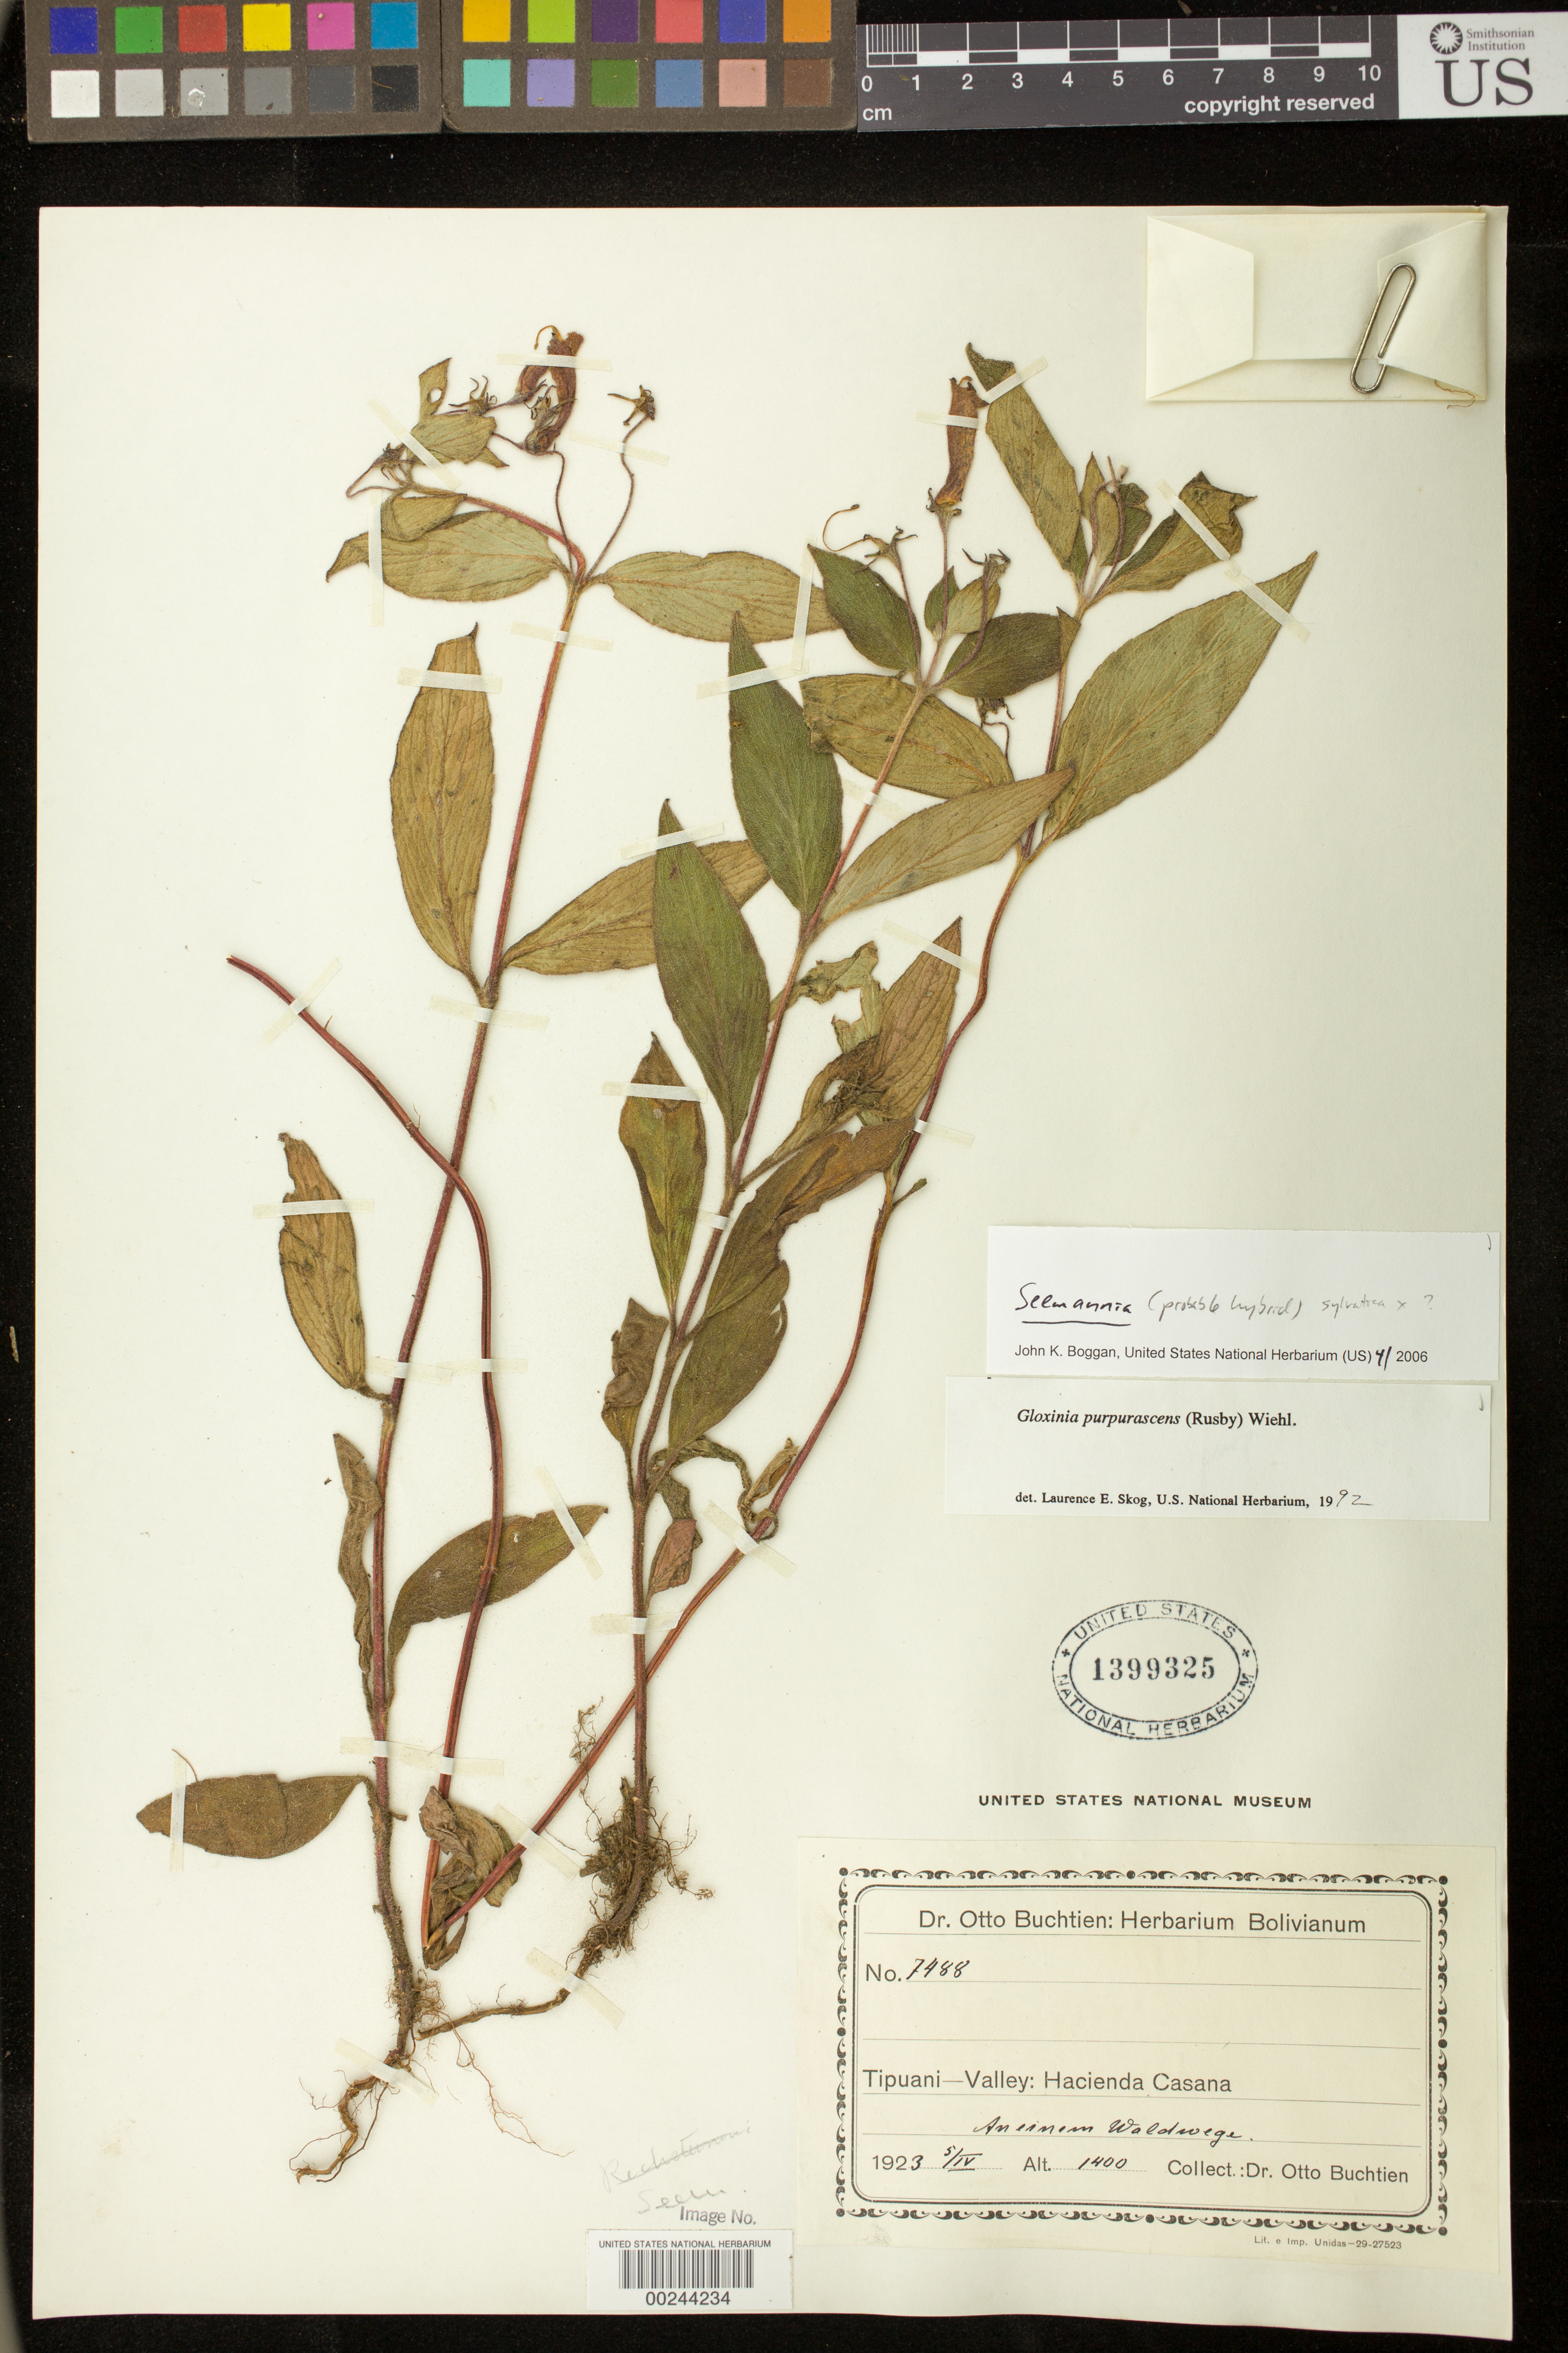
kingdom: Plantae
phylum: Tracheophyta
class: Magnoliopsida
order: Lamiales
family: Gesneriaceae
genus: Seemannia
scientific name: Seemannia hybrid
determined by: Boggan, J. K., (US), NMNH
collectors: O. Buchtien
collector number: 7488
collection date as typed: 05 Apr 1923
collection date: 1923-04-05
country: Bolivia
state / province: La Paz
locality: Tipuani-Valley, Hacienda Casana; an einem Waldwege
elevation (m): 1400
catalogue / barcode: US 1399325